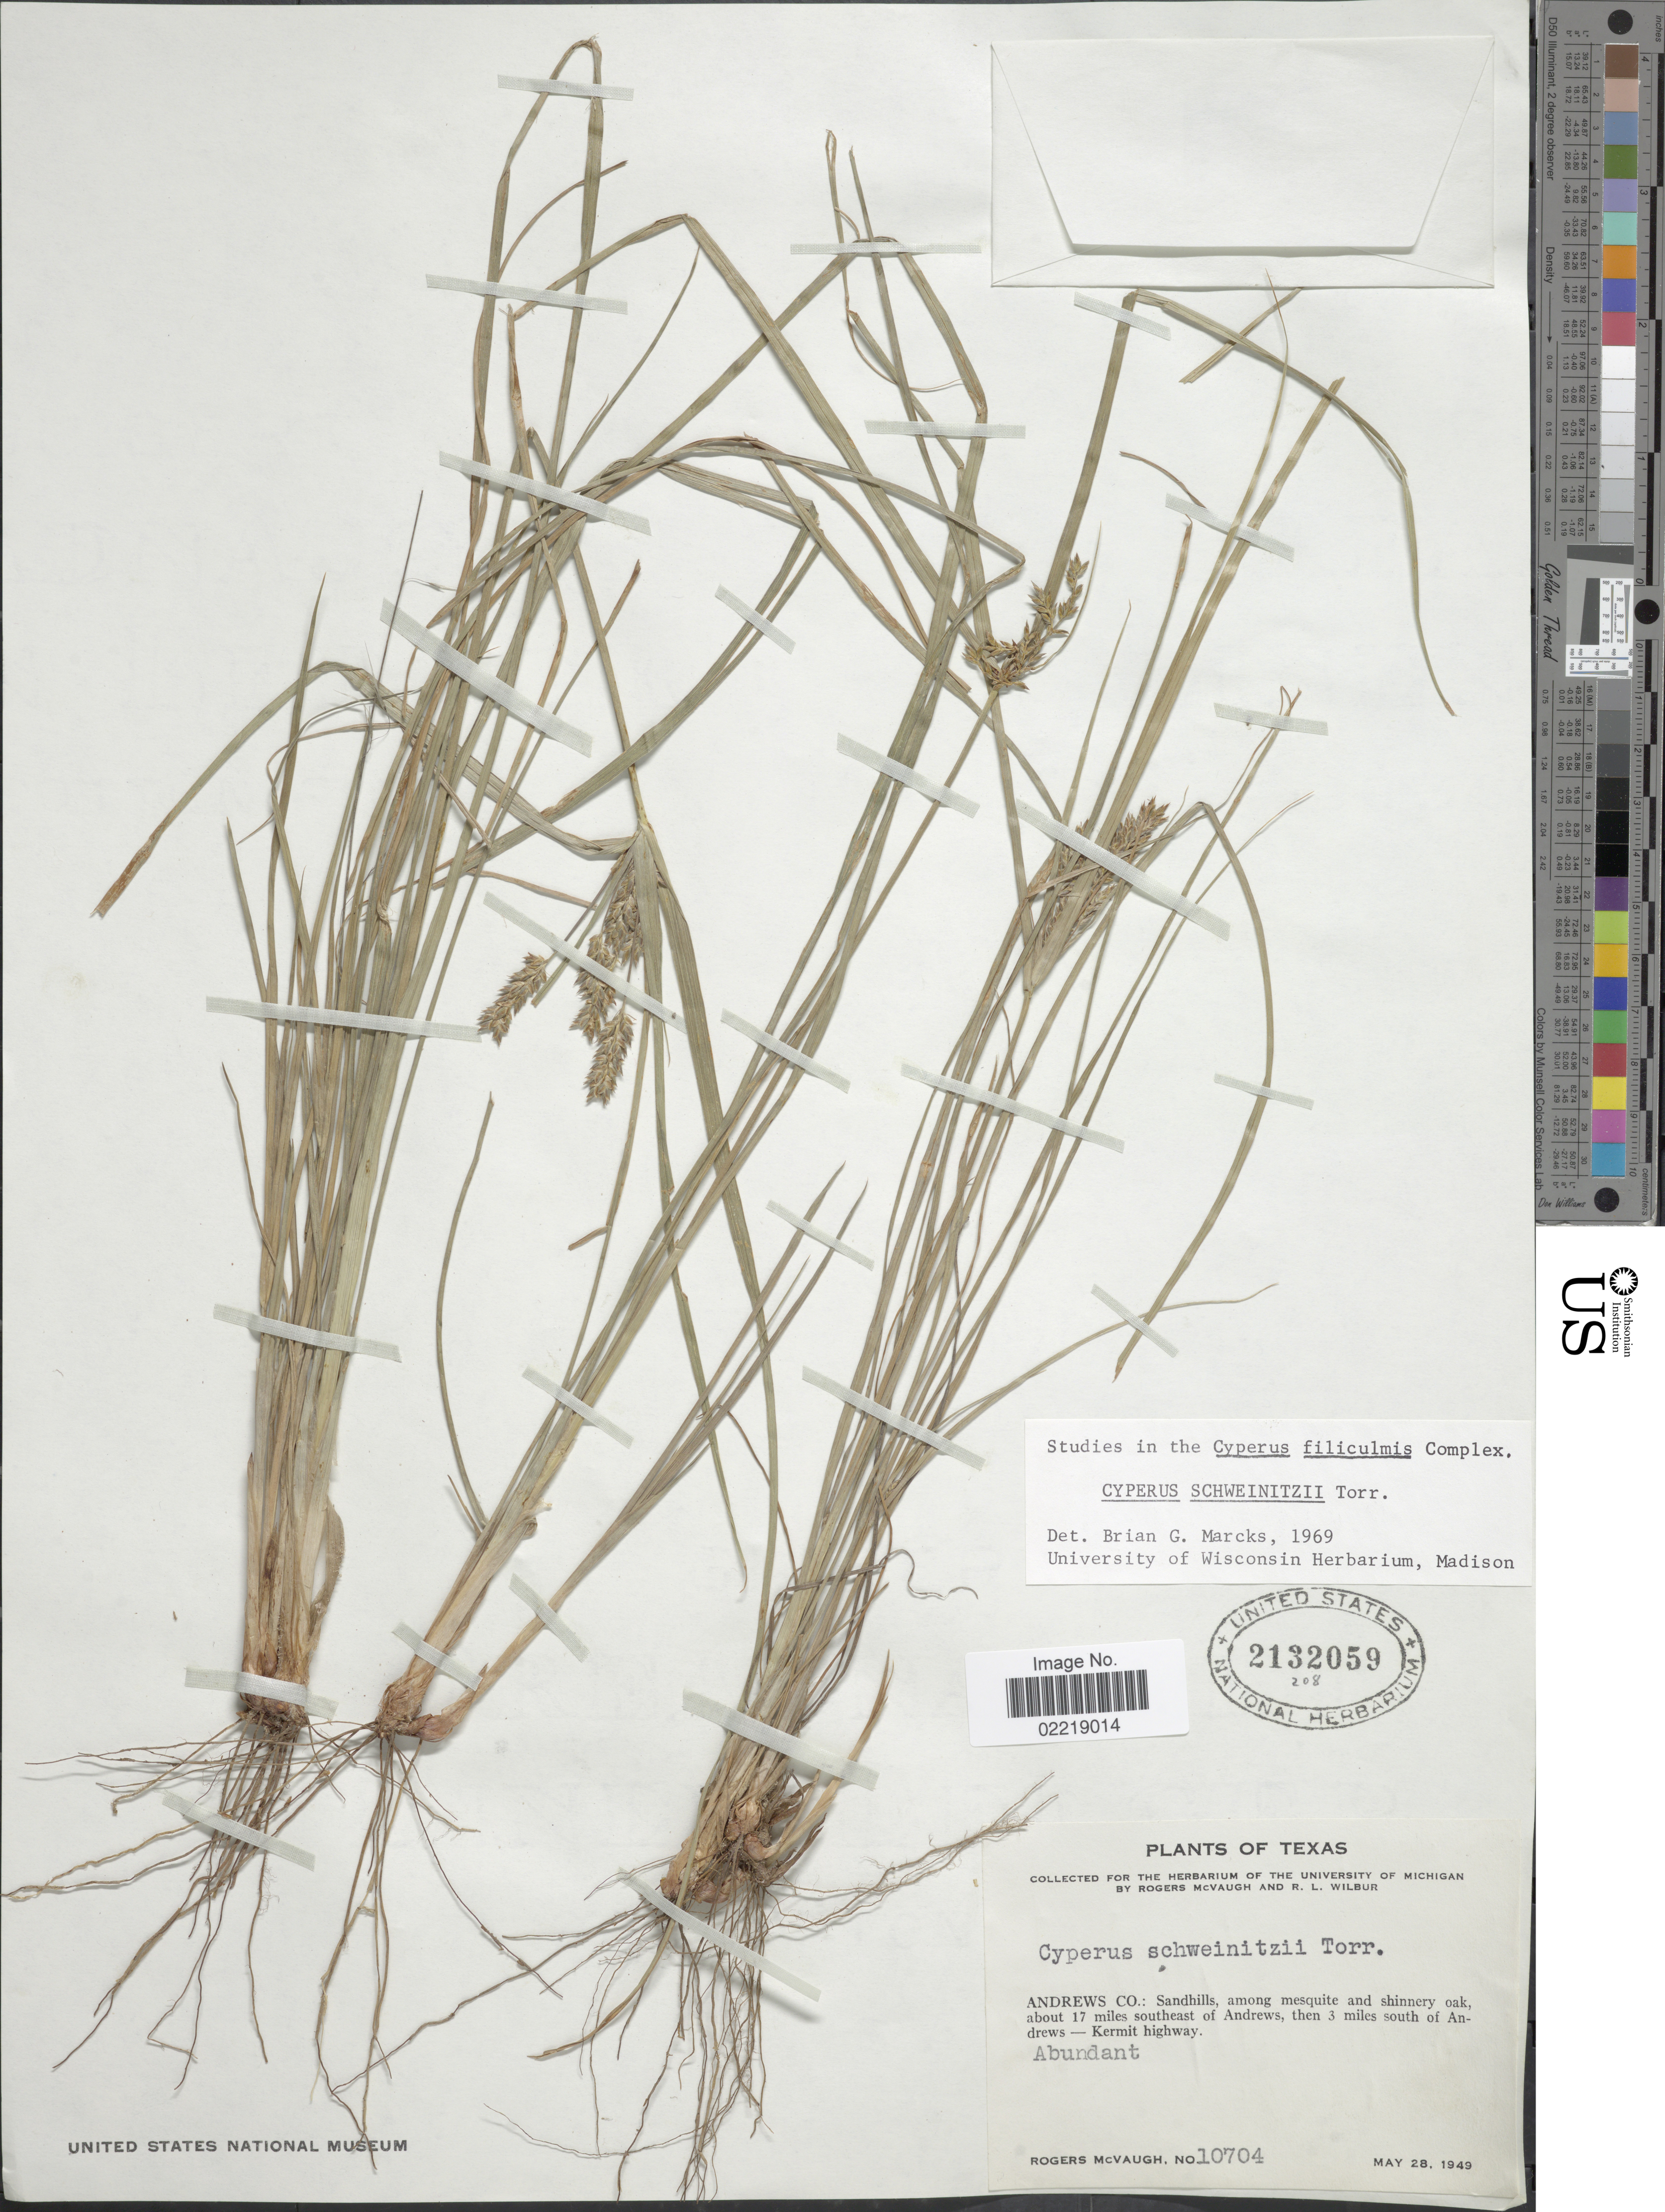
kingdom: Plantae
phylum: Tracheophyta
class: Liliopsida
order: Poales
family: Cyperaceae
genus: Cyperus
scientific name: Cyperus schweinitzii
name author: Torr.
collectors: R. McVaugh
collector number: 10704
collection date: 1949-05-28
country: United States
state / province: Texas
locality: Andrews Co: Sandhills, among mesquite and shinnery oak, about 17 miles of Andrews, then 3 miles south of Andrews - Kermit Highway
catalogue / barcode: US 2132059